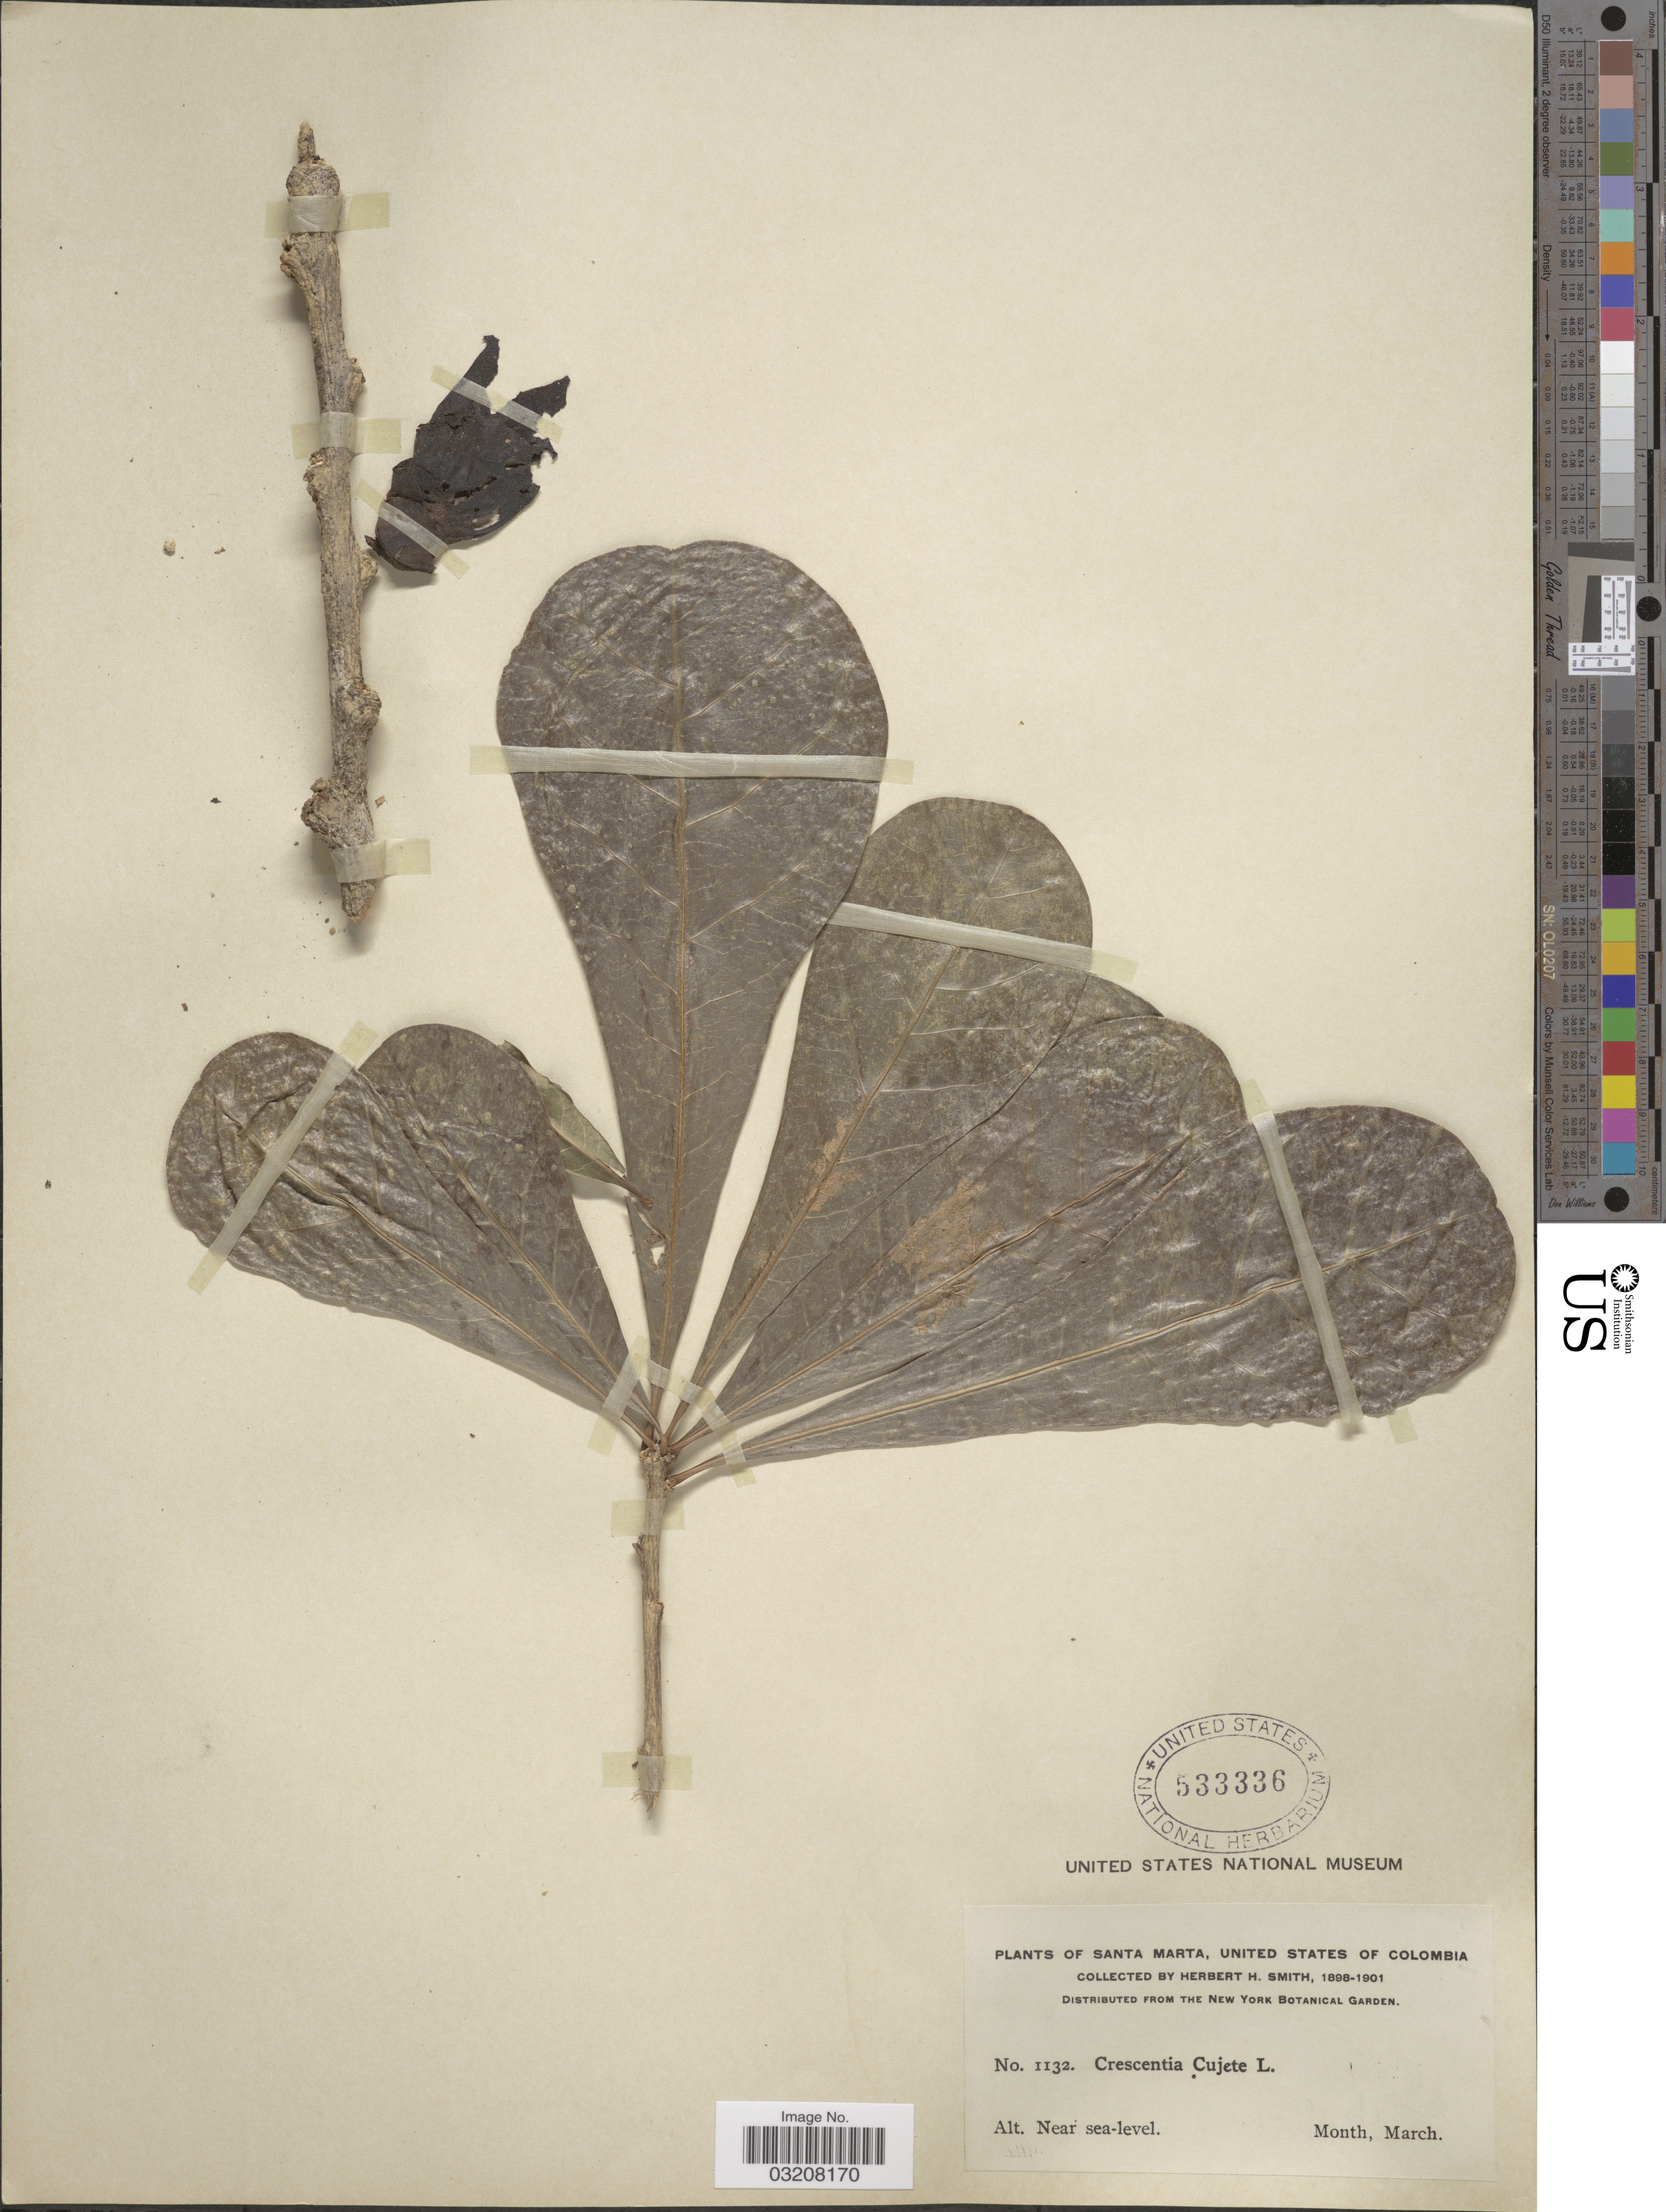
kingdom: Plantae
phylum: Tracheophyta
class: Magnoliopsida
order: Lamiales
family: Bignoniaceae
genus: Crescentia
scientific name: Crescentia cujete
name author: L.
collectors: Herbert H. Smith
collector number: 1132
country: Colombia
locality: Santa Marta, United States of Colombia.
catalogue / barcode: US 533336